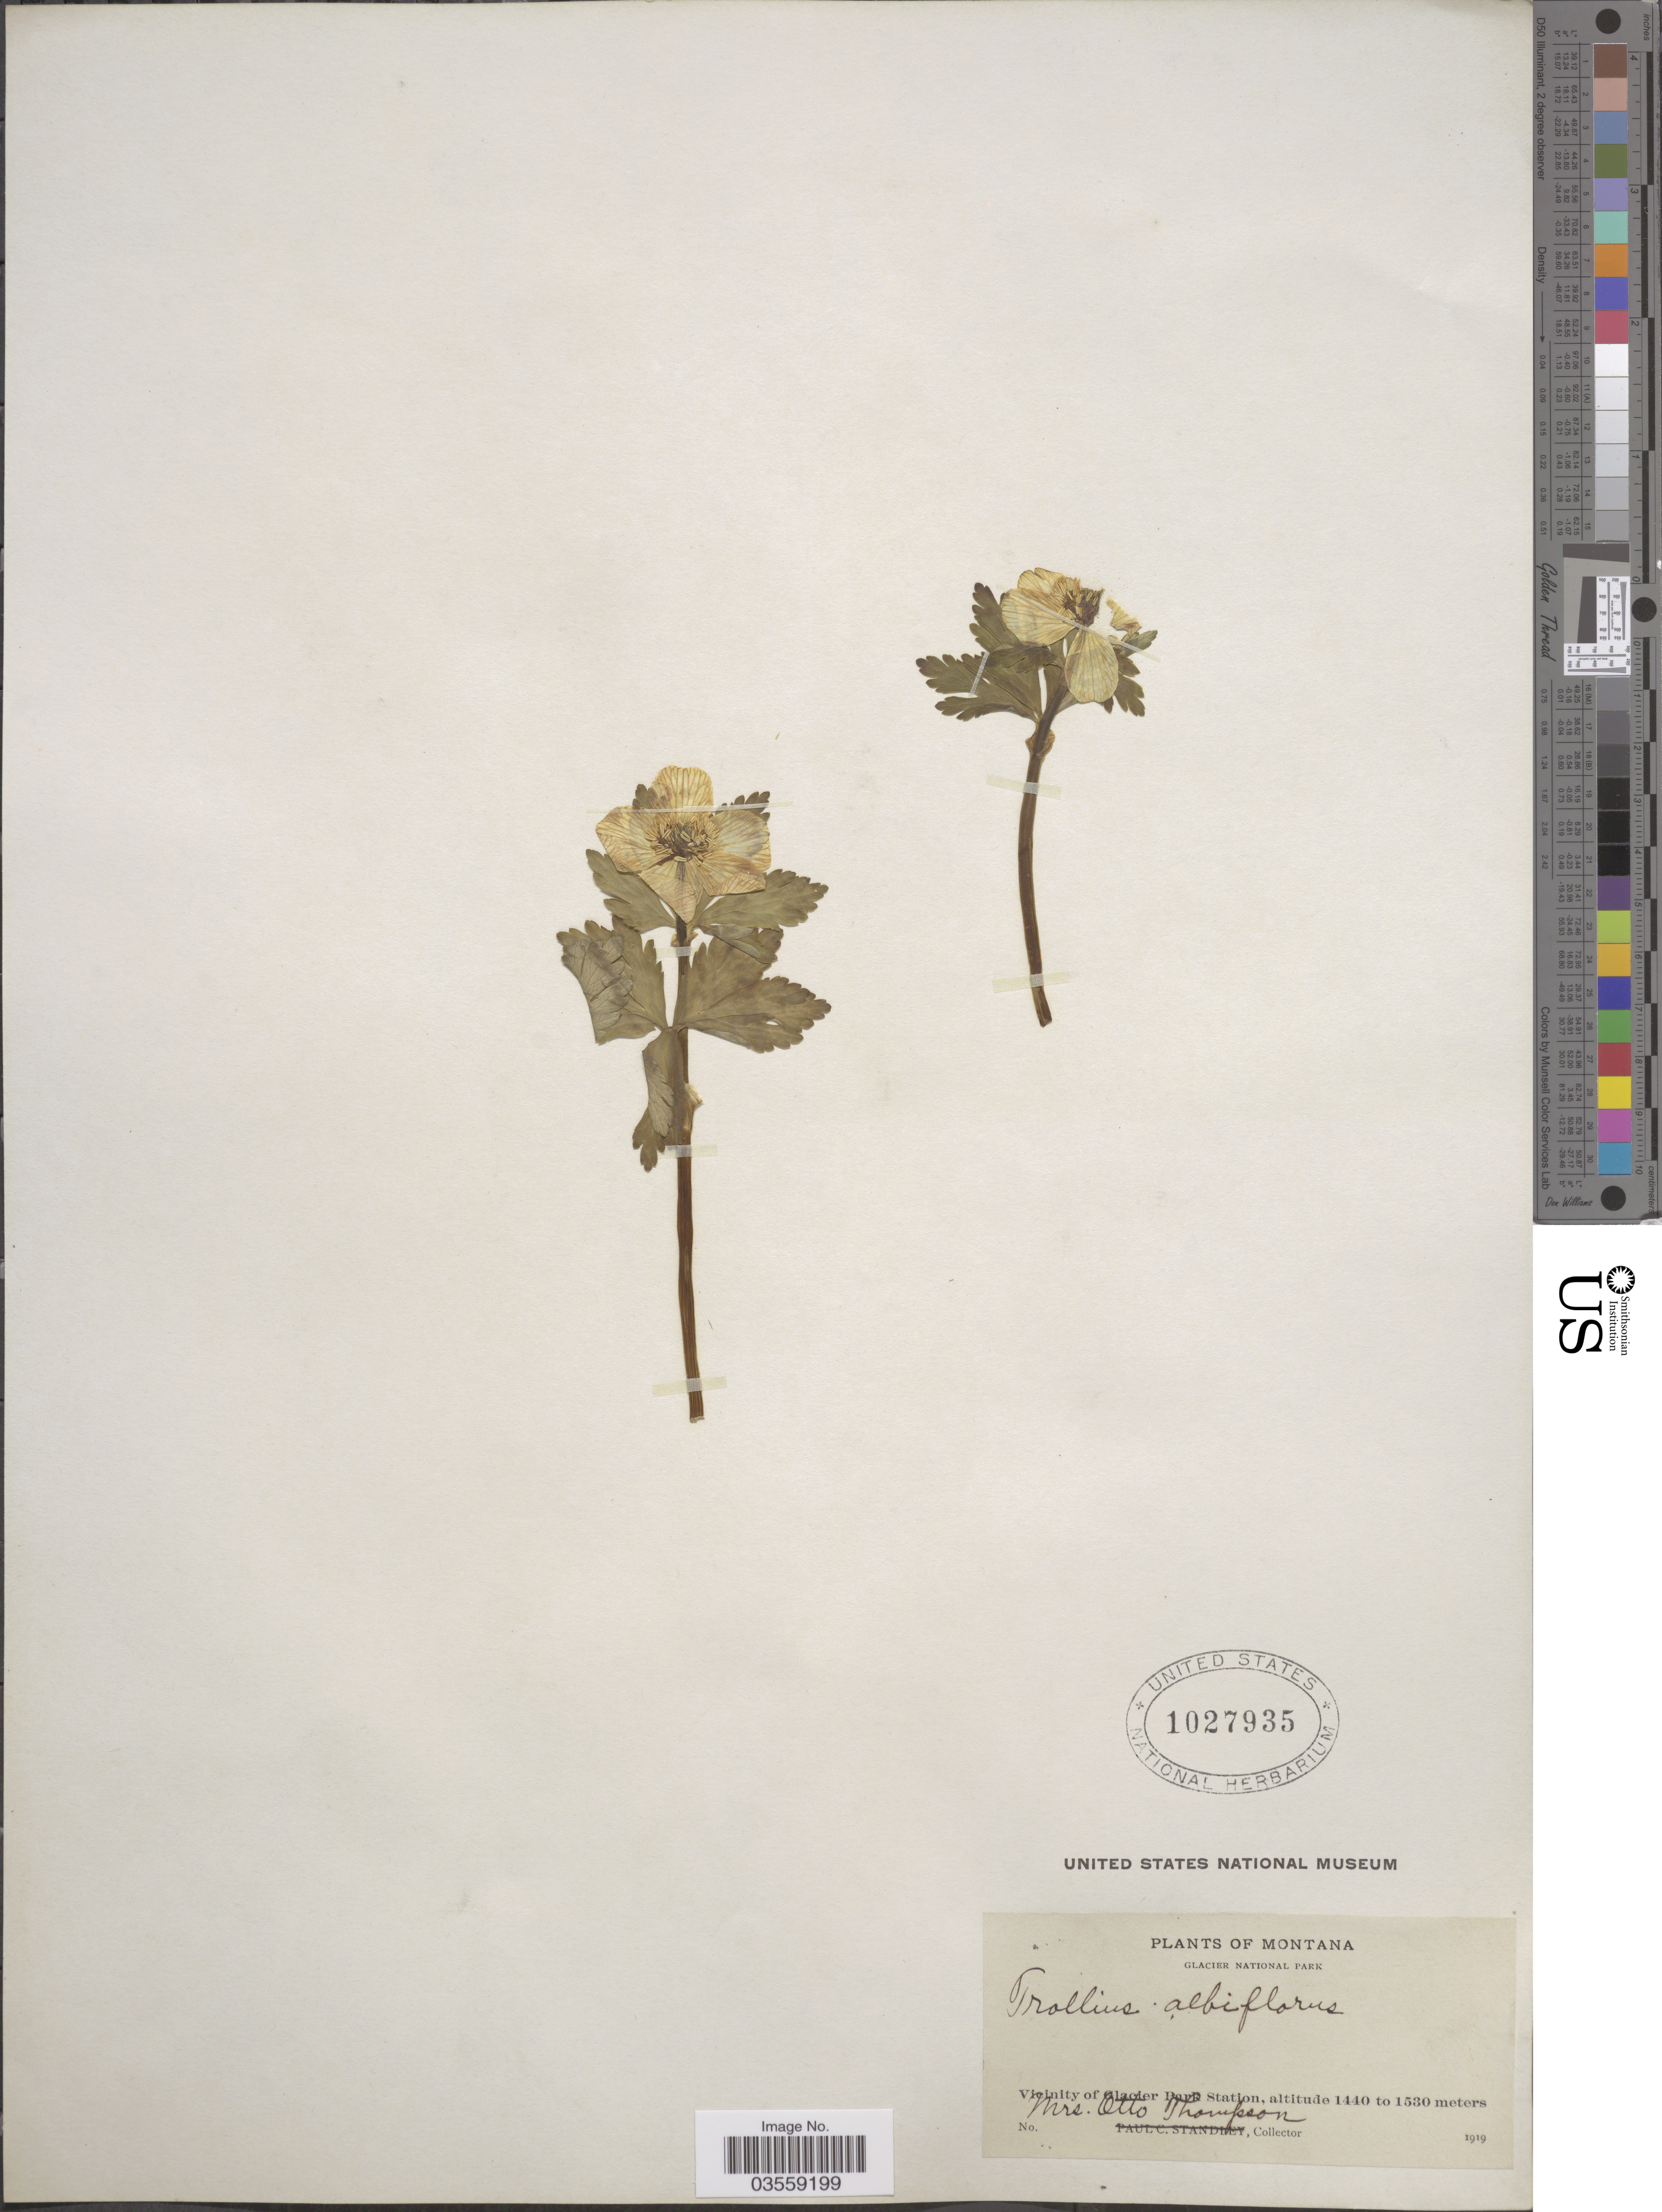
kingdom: Plantae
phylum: Tracheophyta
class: Magnoliopsida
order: Ranunculales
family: Ranunculaceae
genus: Trollius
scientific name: Trollius laxus var. albiflorus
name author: A. Gray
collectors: O. Thompson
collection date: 1919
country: United States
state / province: Montana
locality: Glacier National Park. Vicinity of Glacier Park Station.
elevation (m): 1440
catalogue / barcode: US 1027935